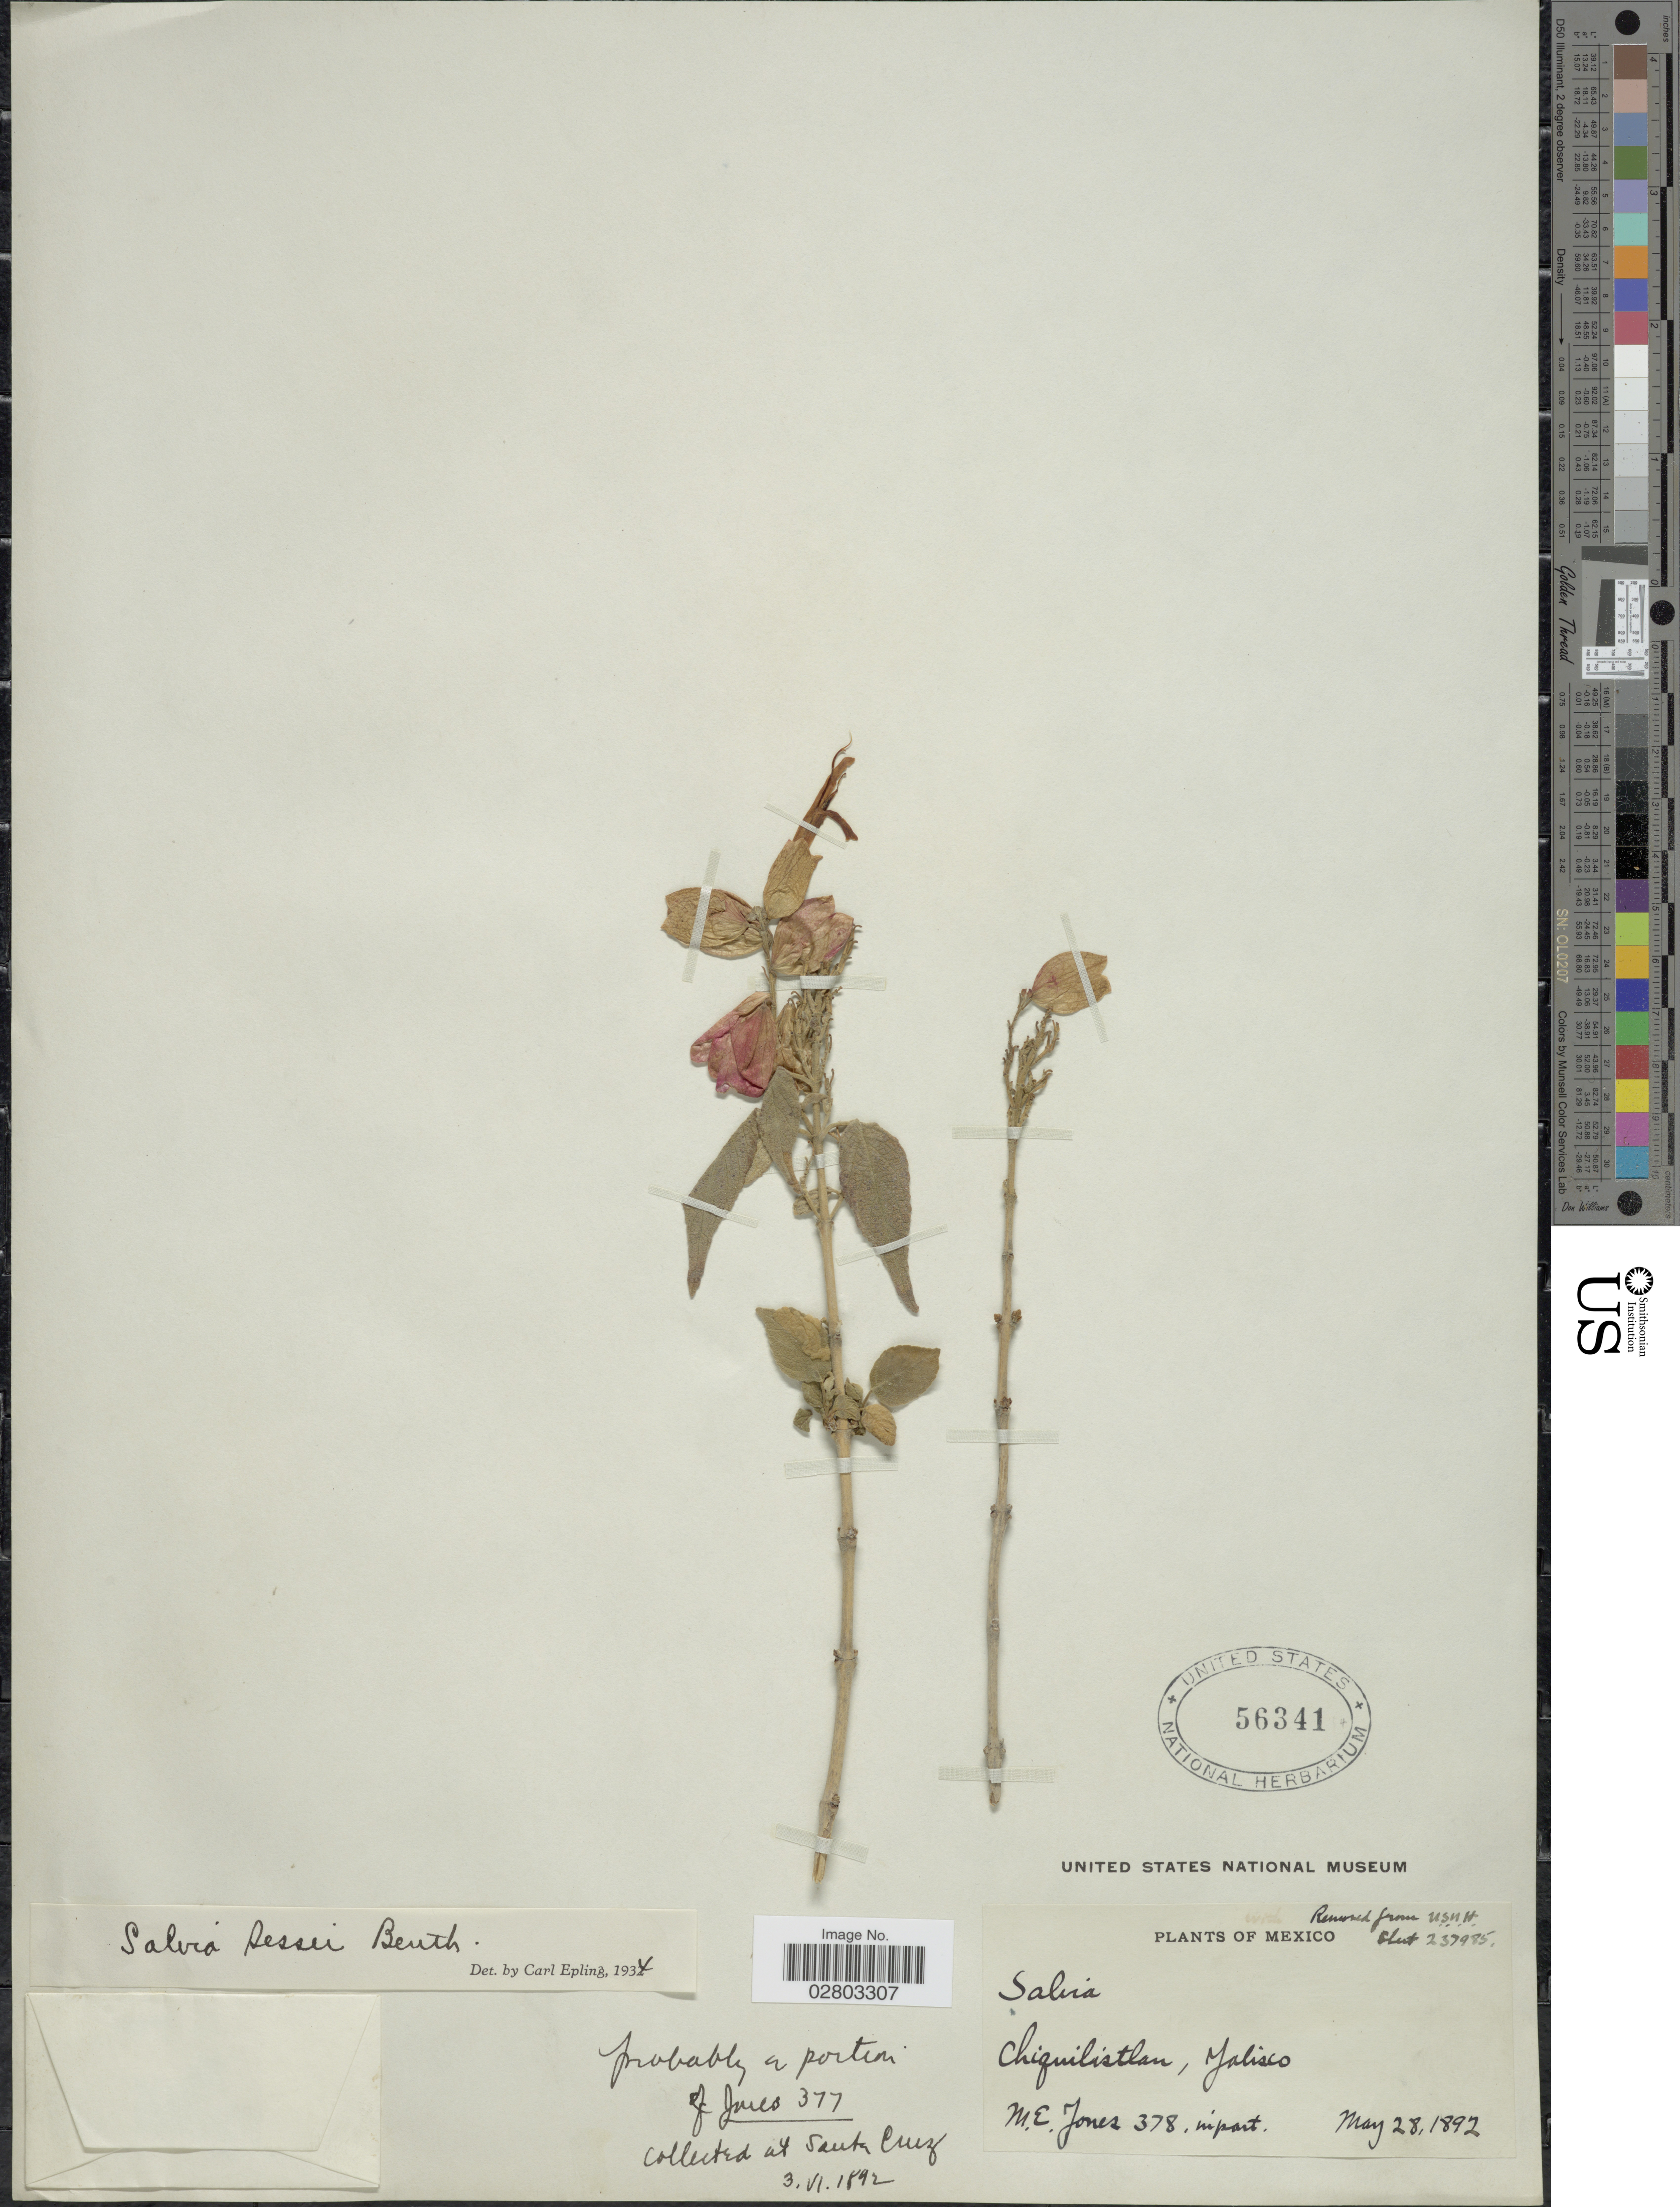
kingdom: Plantae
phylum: Tracheophyta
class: Magnoliopsida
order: Lamiales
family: Lamiaceae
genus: Salvia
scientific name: Salvia sessei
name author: Benth.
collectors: M. E. Jones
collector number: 378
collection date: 1892-05-28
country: Mexico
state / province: Jalisco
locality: Chiquilistlan.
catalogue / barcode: US 56341